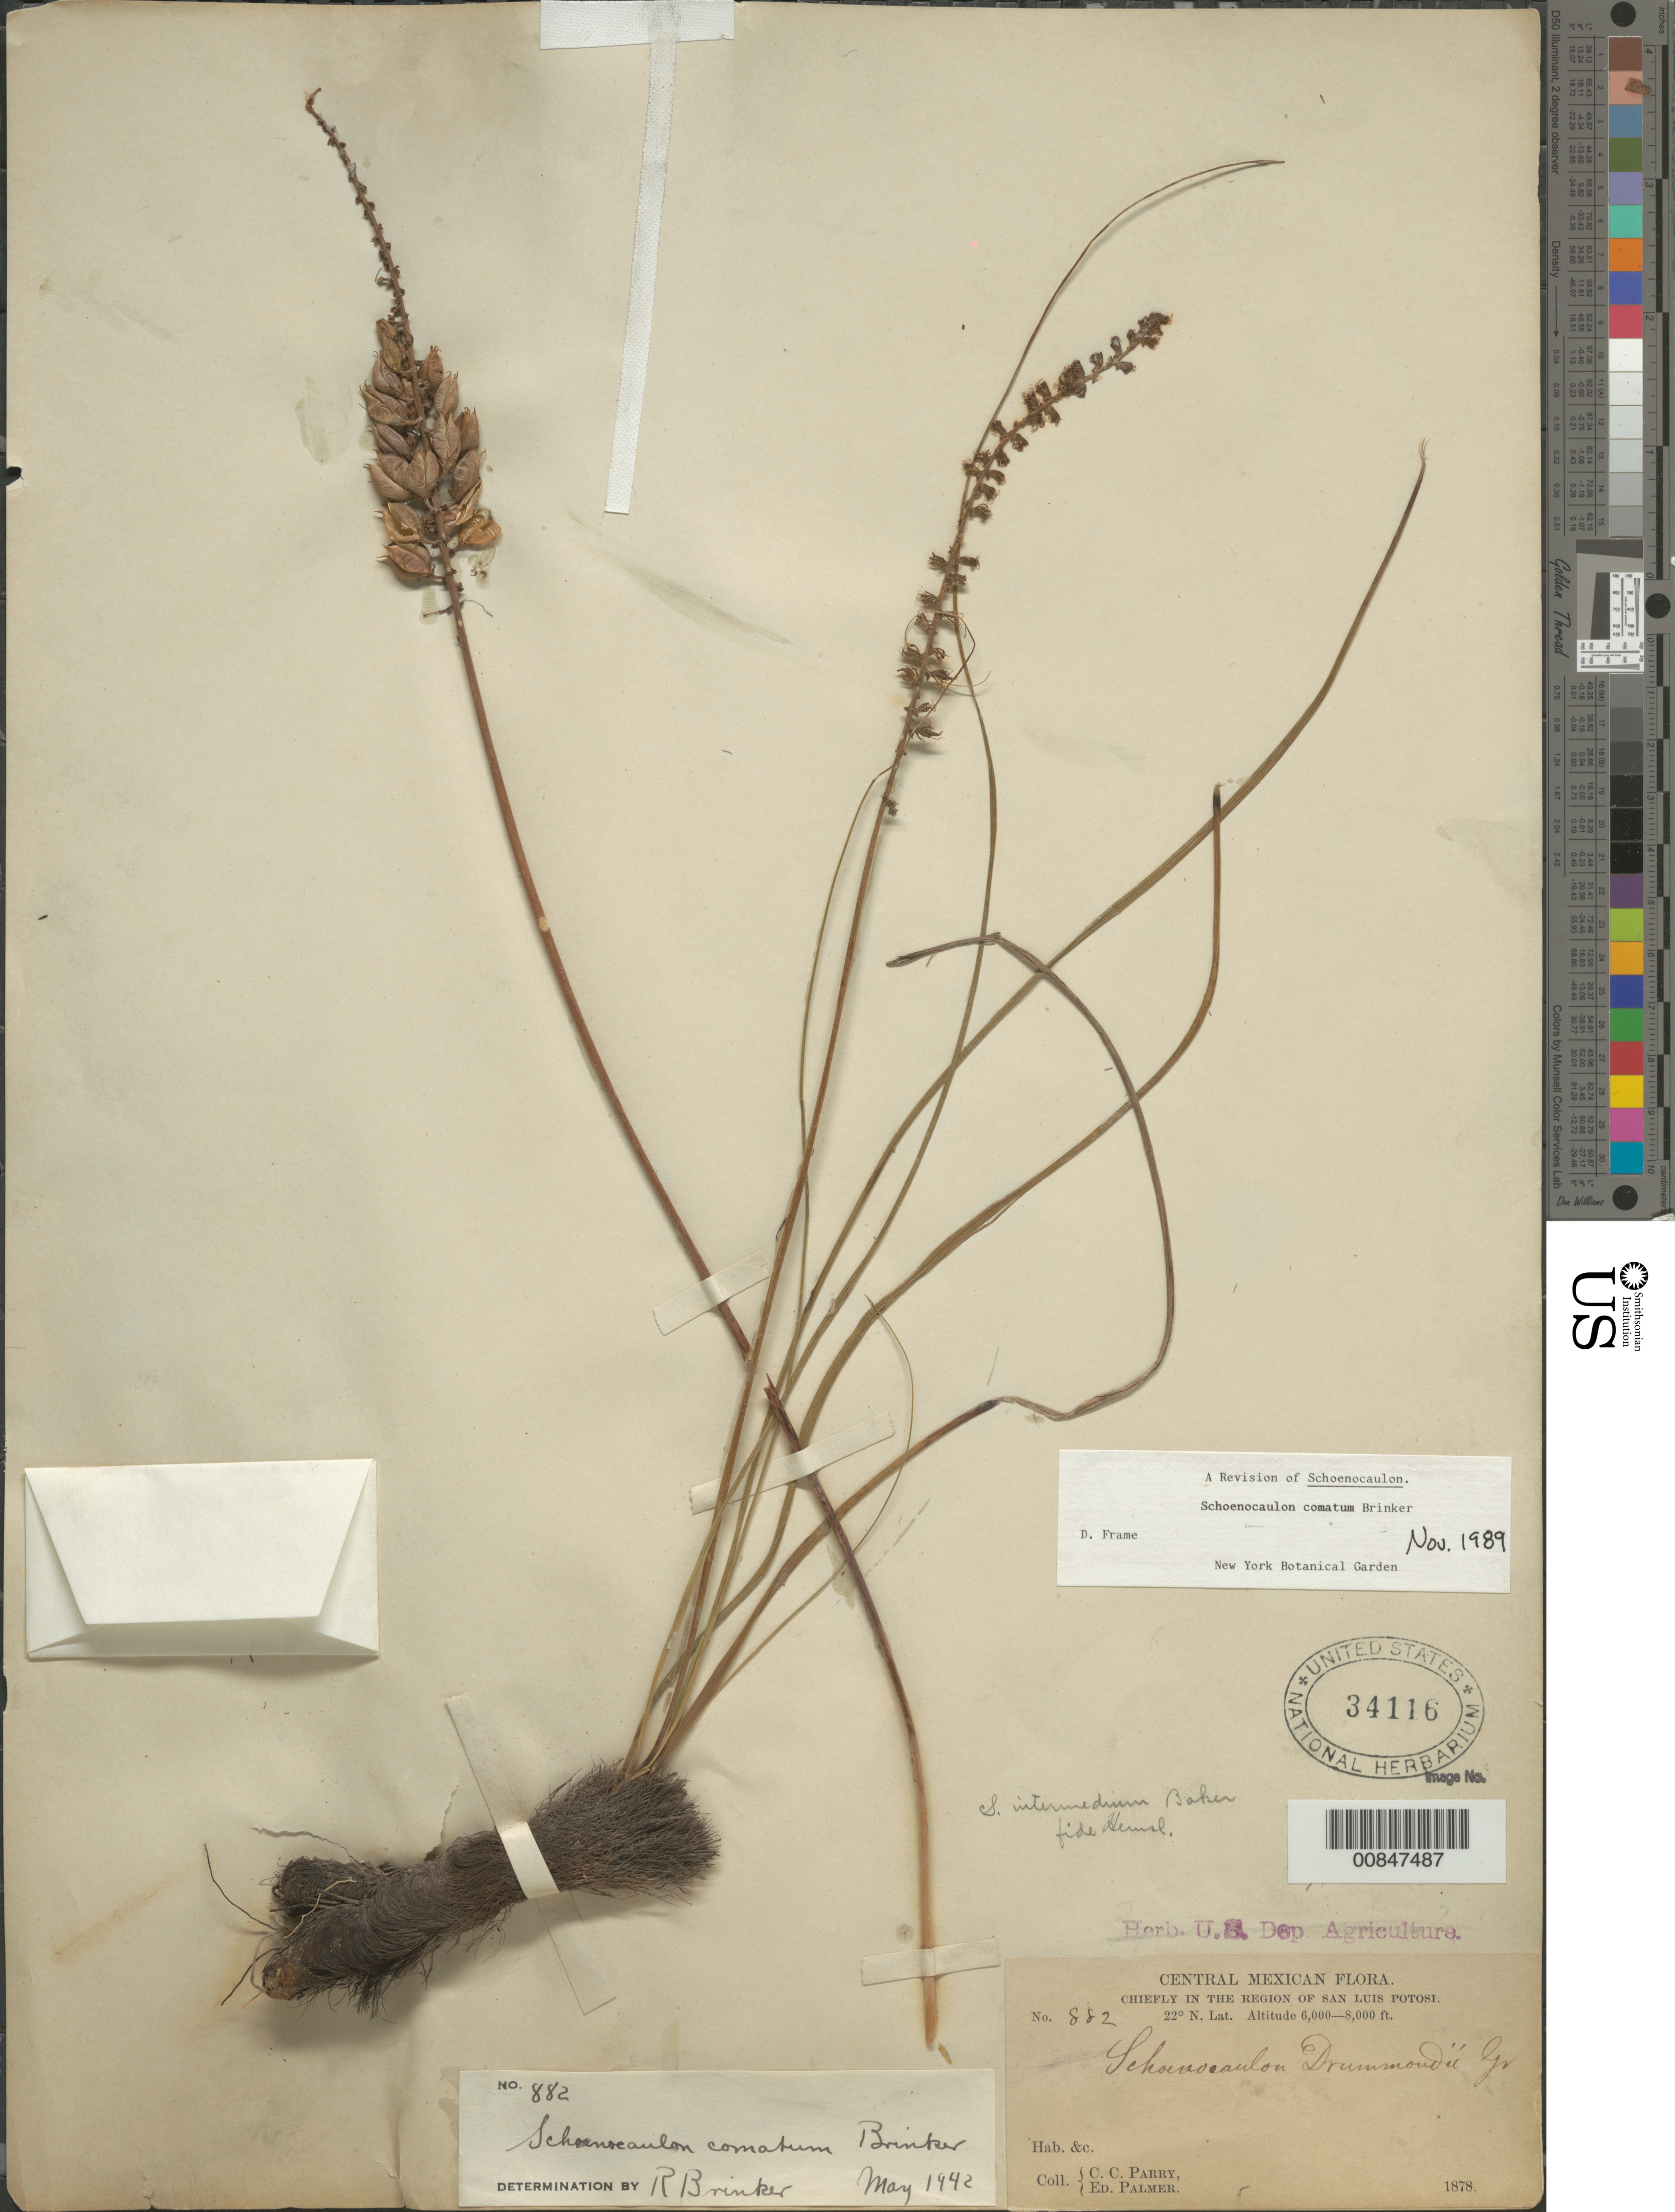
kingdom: Plantae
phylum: Tracheophyta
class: Liliopsida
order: Liliales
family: Melanthiaceae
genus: Schoenocaulon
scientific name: Schoenocaulon comatum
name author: Brinker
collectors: C. C. Parry & E. Palmer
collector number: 882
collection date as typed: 1878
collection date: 1878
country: Mexico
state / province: San Luis Potosí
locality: Chiefly in the region of San Luis Potosí.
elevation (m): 1829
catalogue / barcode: US 34116